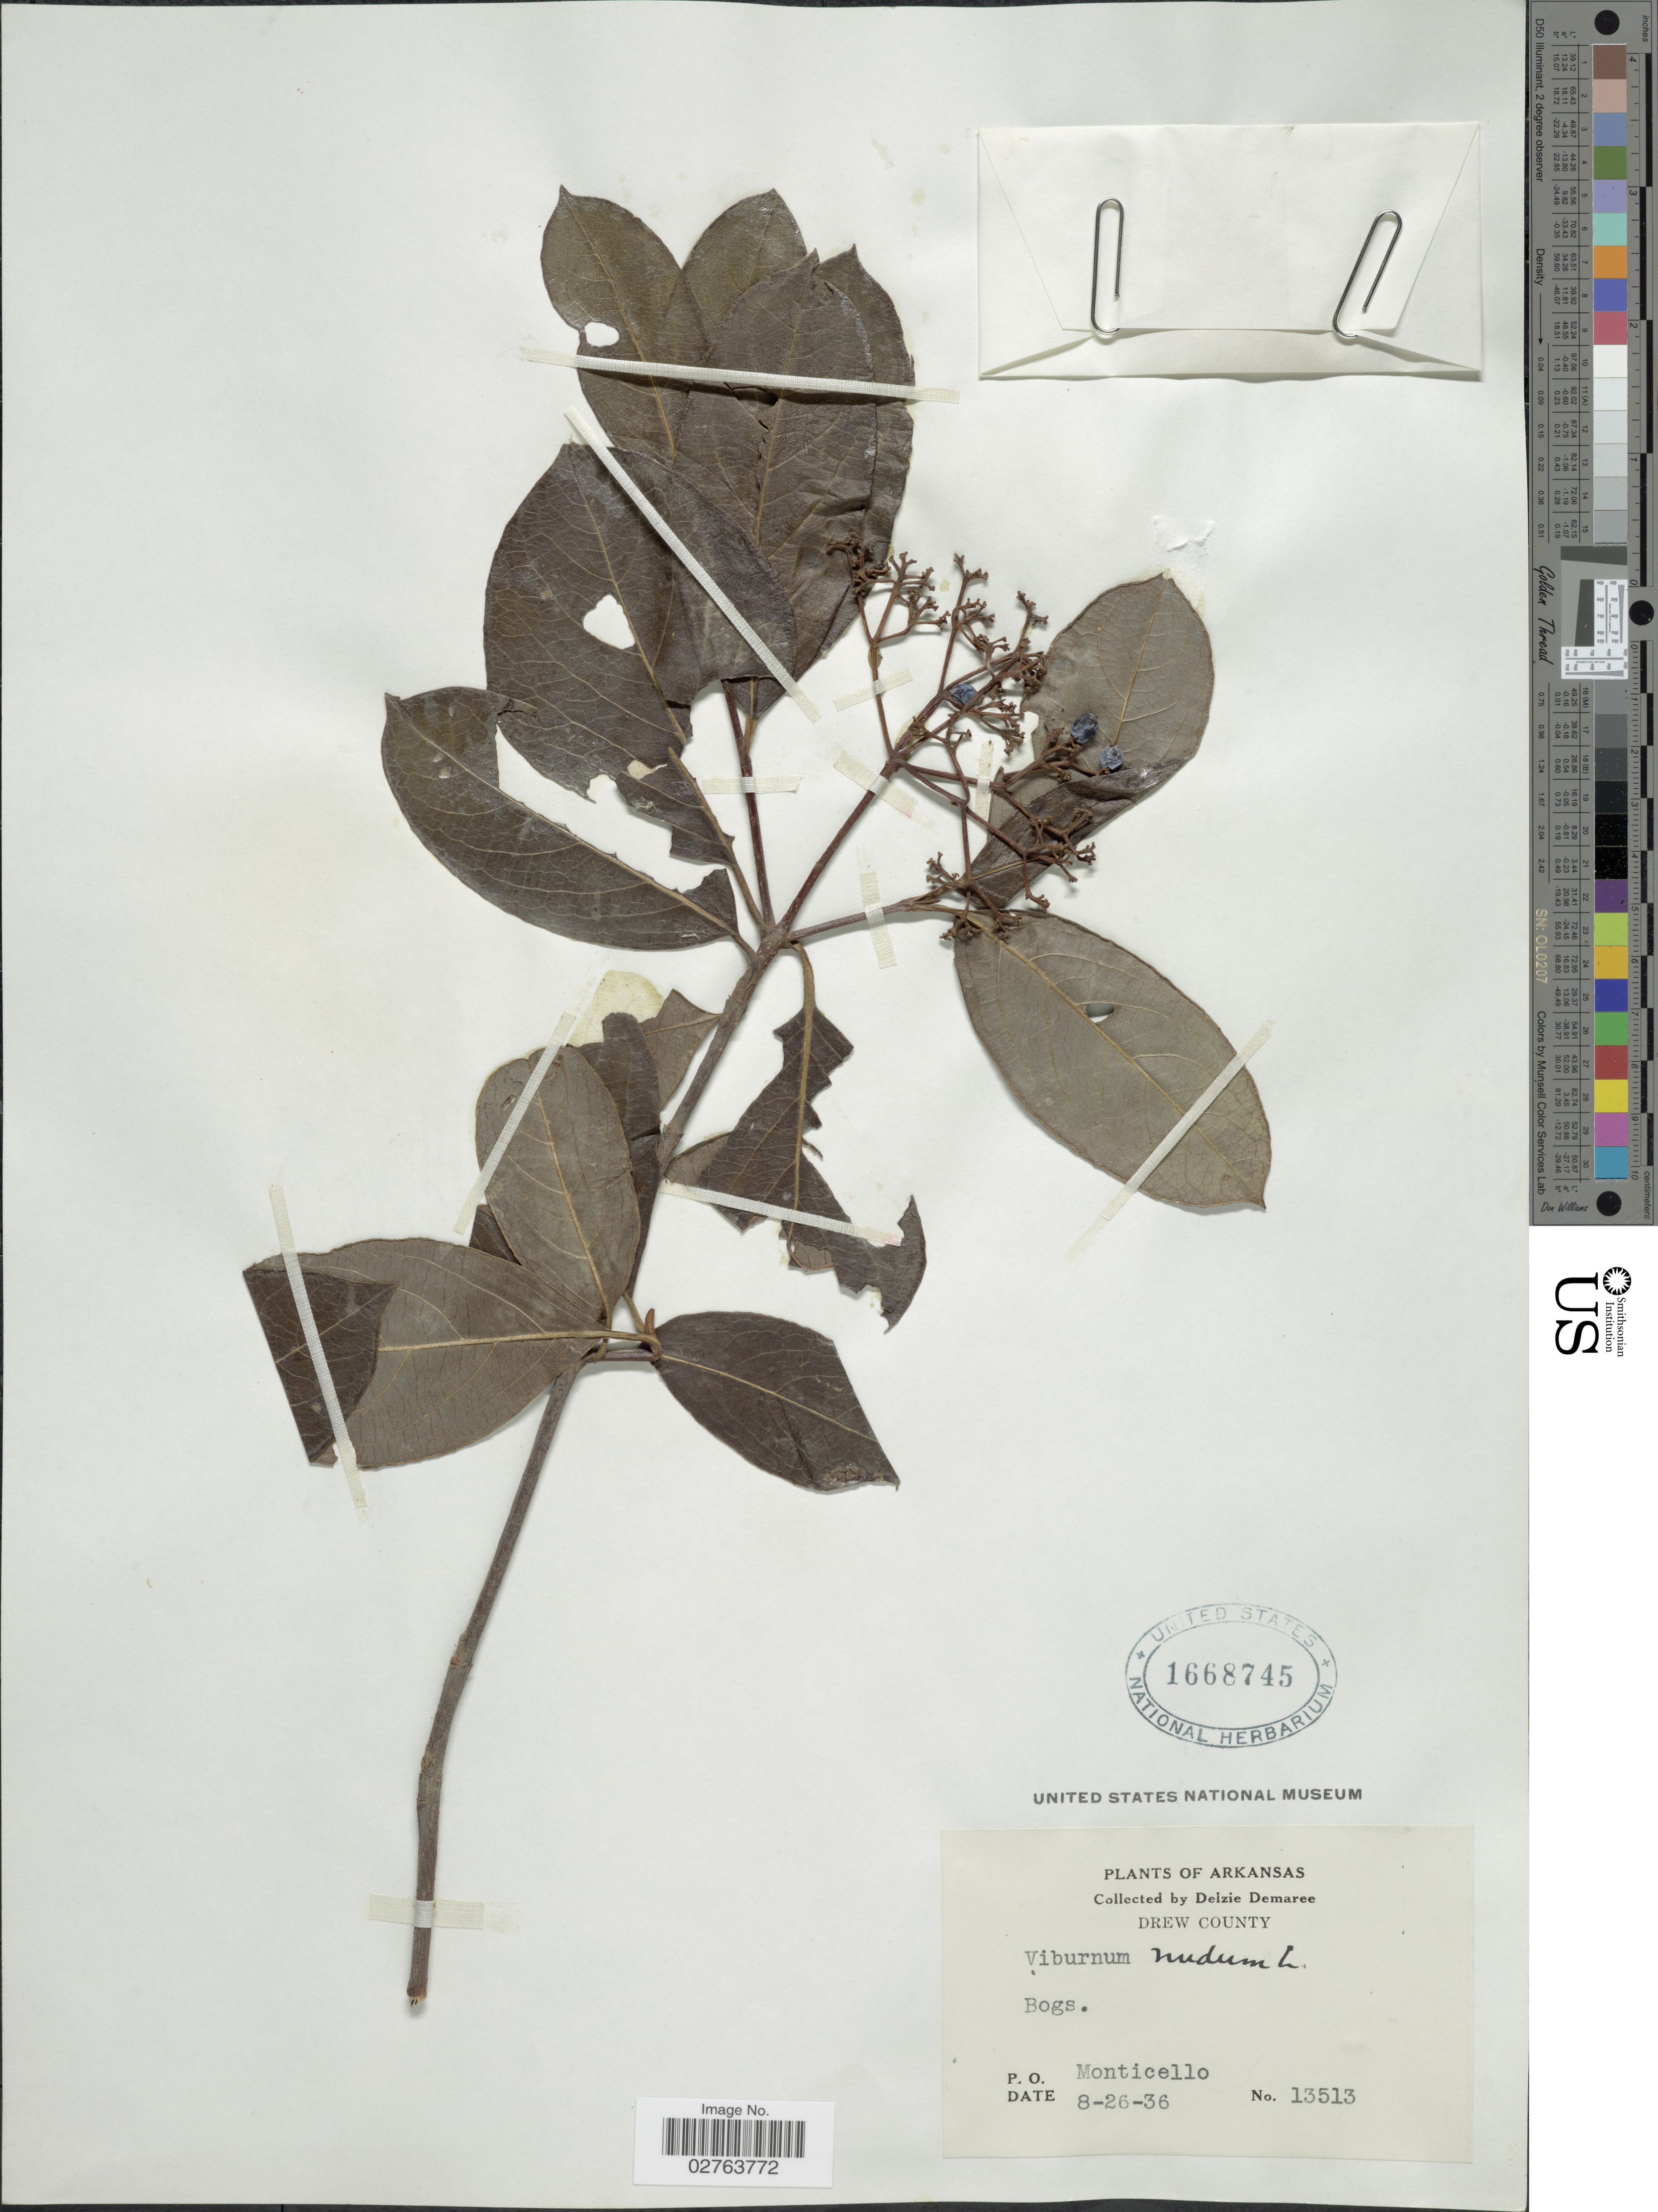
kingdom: Plantae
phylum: Tracheophyta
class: Magnoliopsida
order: Dipsacales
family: Viburnaceae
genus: Viburnum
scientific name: Viburnum nudum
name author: L.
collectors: D. Demaree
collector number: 13513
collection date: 1936-08-26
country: United States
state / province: Arkansas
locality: Drew County. P.O. Monticello.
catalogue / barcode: US 1668745